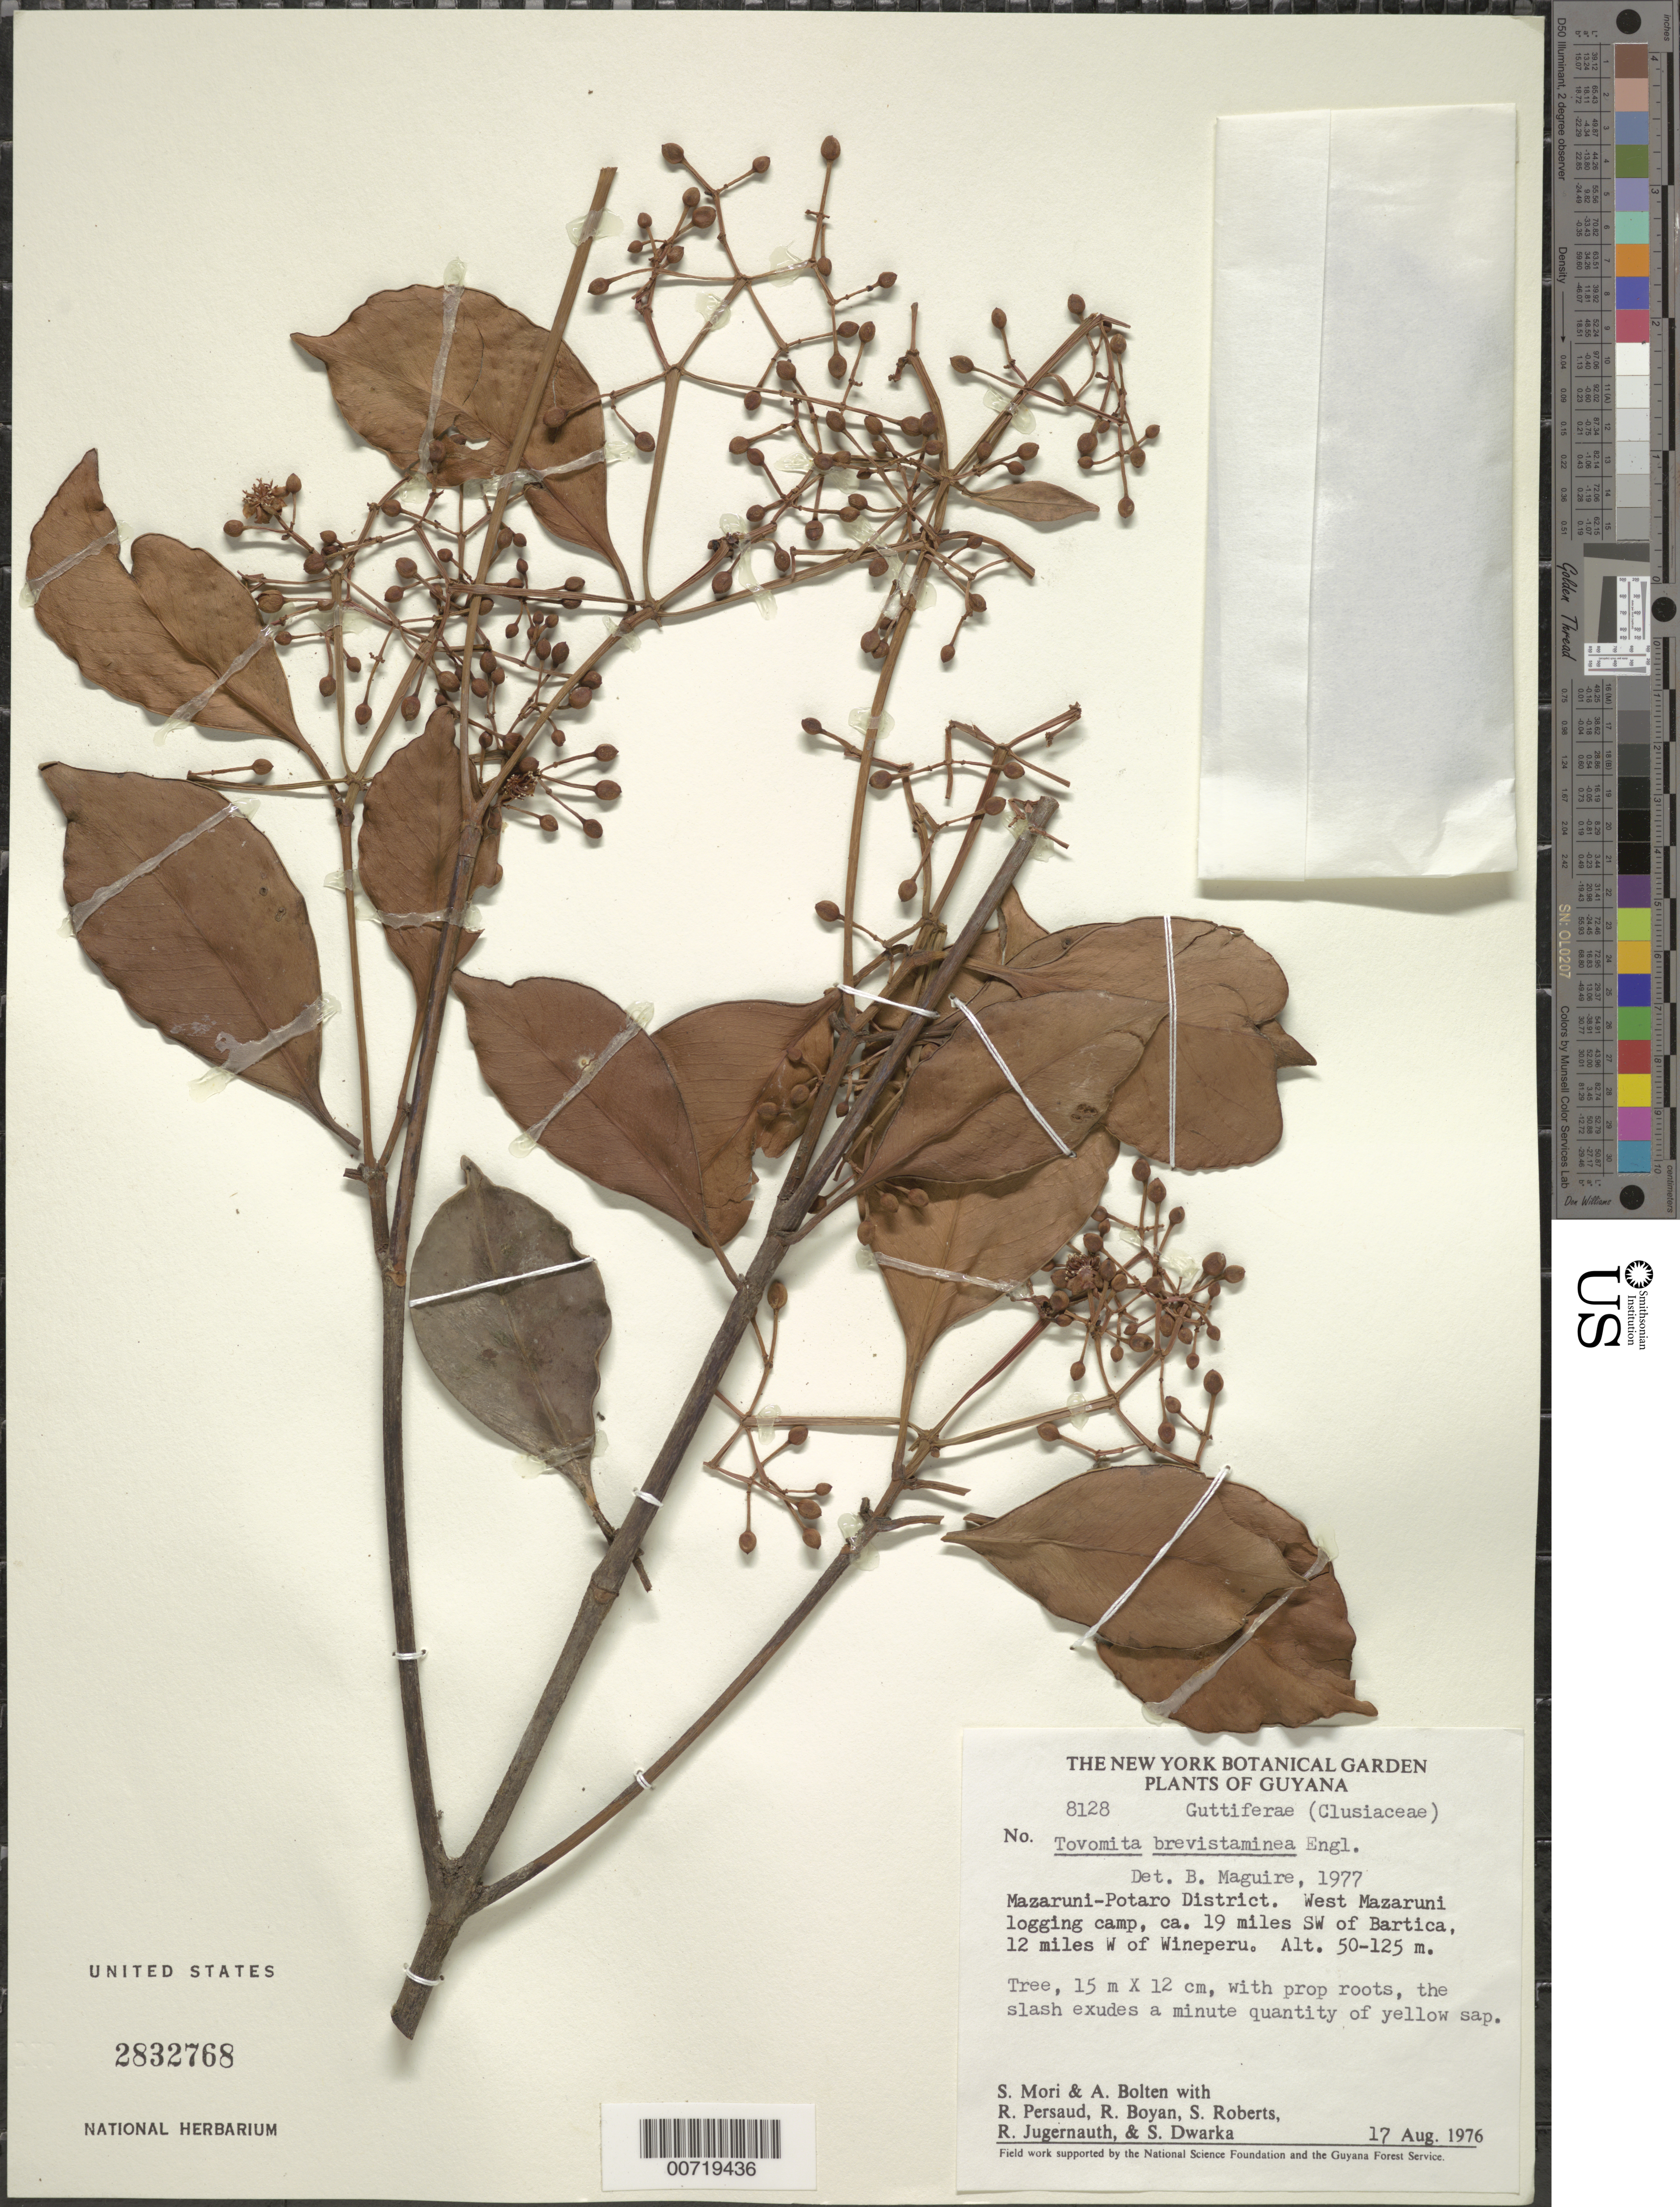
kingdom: Plantae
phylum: Tracheophyta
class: Magnoliopsida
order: Malpighiales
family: Clusiaceae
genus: Tovomita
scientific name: Tovomita brevistaminea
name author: Engl.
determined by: Maguire, Bassett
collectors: S. Mori, A. Bolten, R. Persaud, R. Boyan, S. Roberts, R. Jugernauth & S. Dwarka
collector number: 8128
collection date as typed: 17-Aug-76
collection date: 1976-08-17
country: Guyana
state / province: Cuyuni-Mazaruni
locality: Bartica, 19 mi SW of; 12 mi. W of Wineperu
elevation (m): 50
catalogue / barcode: US 2832768